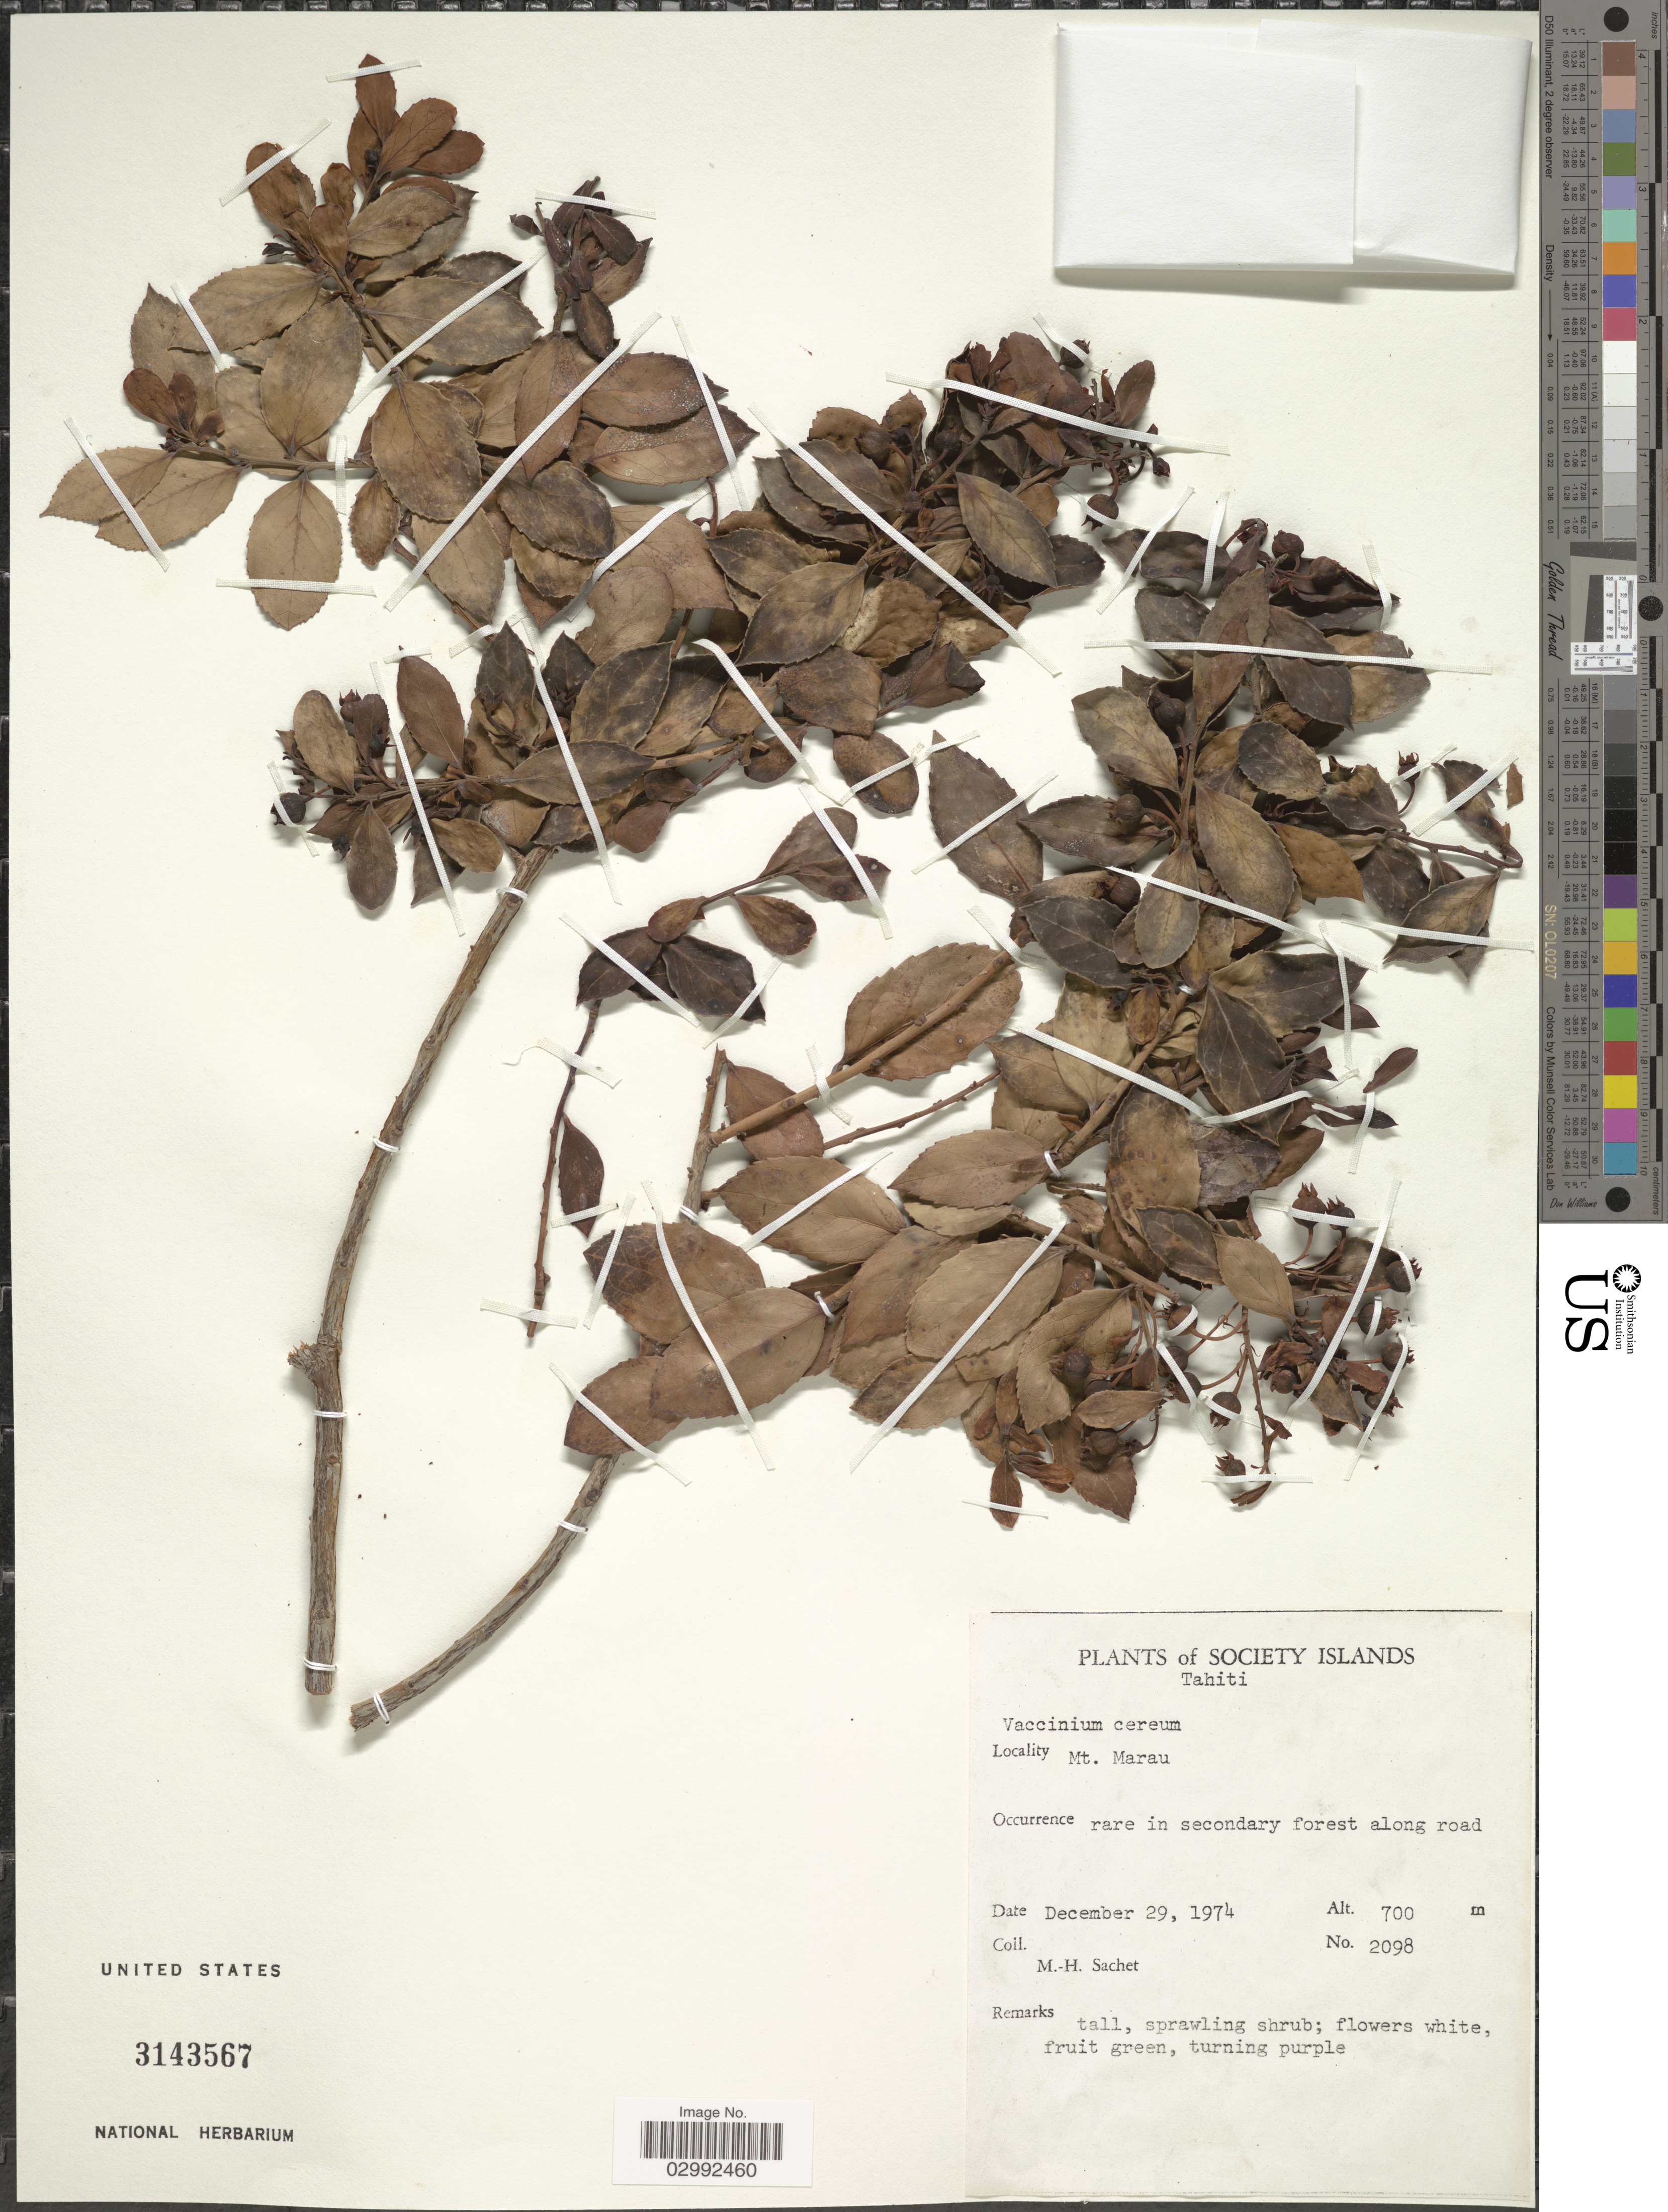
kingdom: Plantae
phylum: Tracheophyta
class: Magnoliopsida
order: Ericales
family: Ericaceae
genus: Vaccinium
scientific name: Vaccinium cereum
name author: (L. f.) G. Forst.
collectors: M.-H. Sachet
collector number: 2098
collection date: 1974-12-29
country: French Polynesia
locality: Society Islands, Tahiti, Mt. Marau.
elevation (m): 700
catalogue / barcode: US 3143567